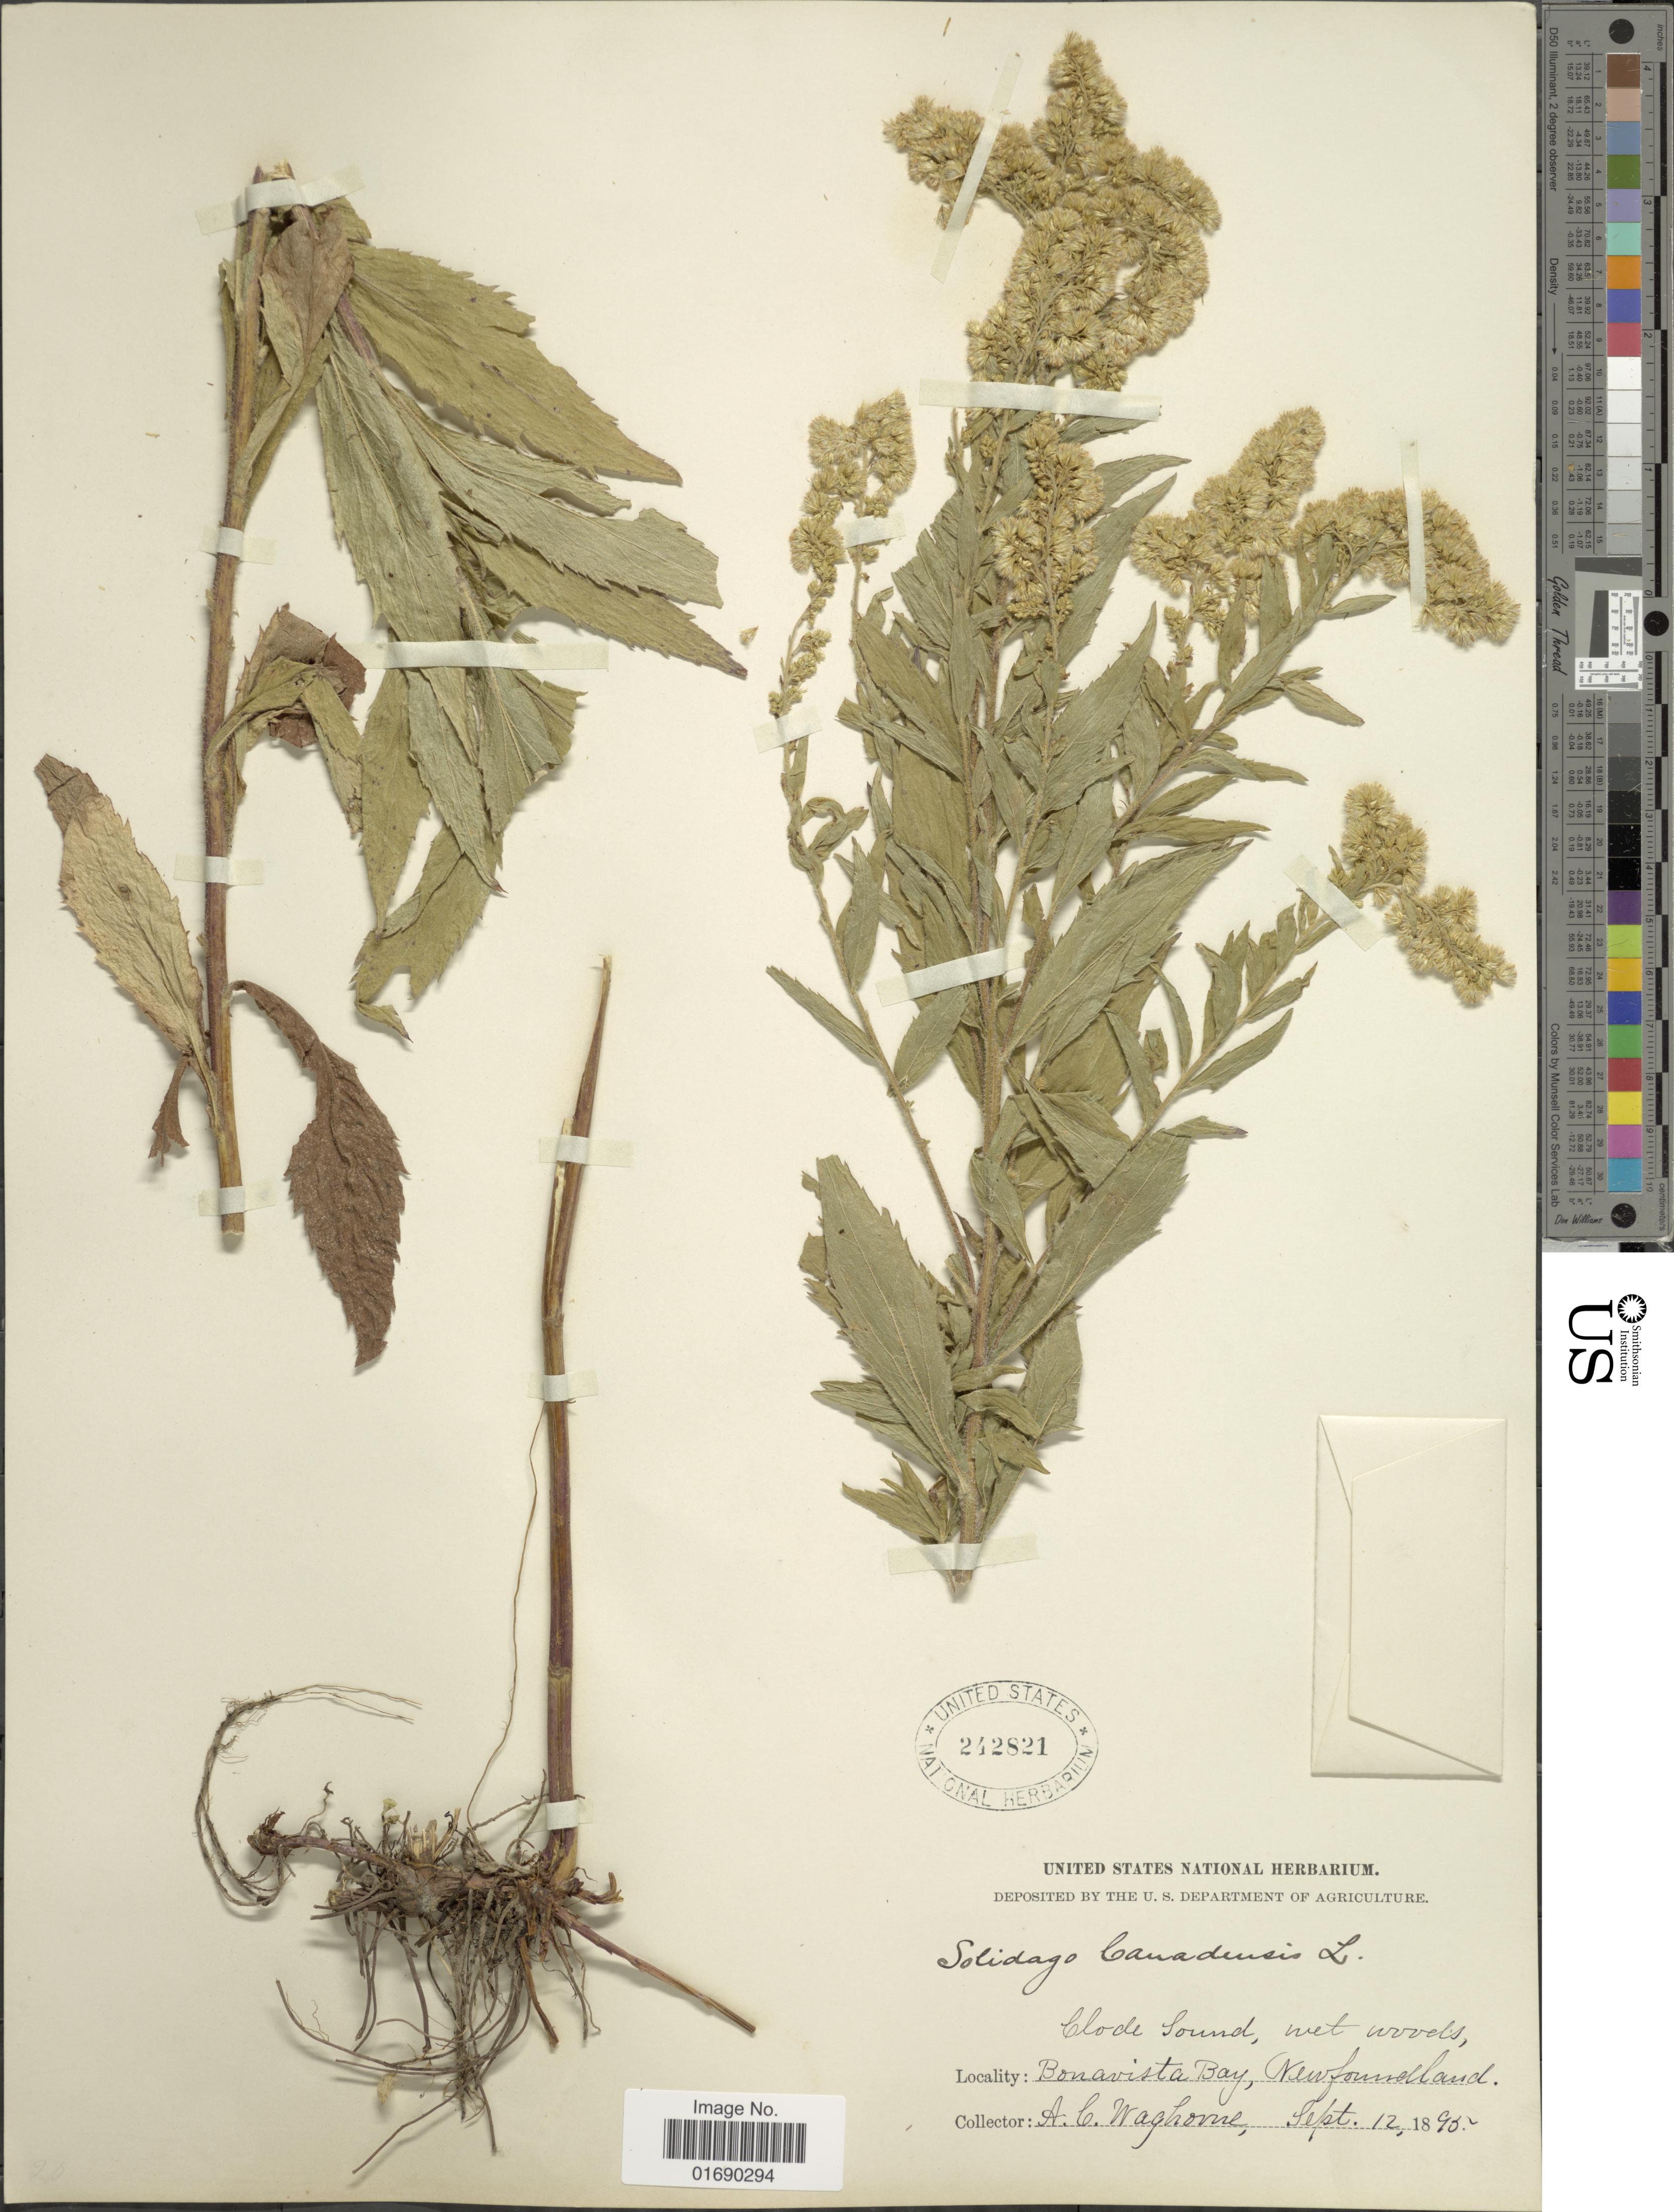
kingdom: Plantae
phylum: Tracheophyta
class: Magnoliopsida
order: Asterales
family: Asteraceae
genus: Solidago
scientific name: Solidago rugosa var. villosa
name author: Mill.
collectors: A. Waghorne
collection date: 1895-09-12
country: Canada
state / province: Newfoundland and Labrador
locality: Bonavista Bay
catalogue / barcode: US 242821